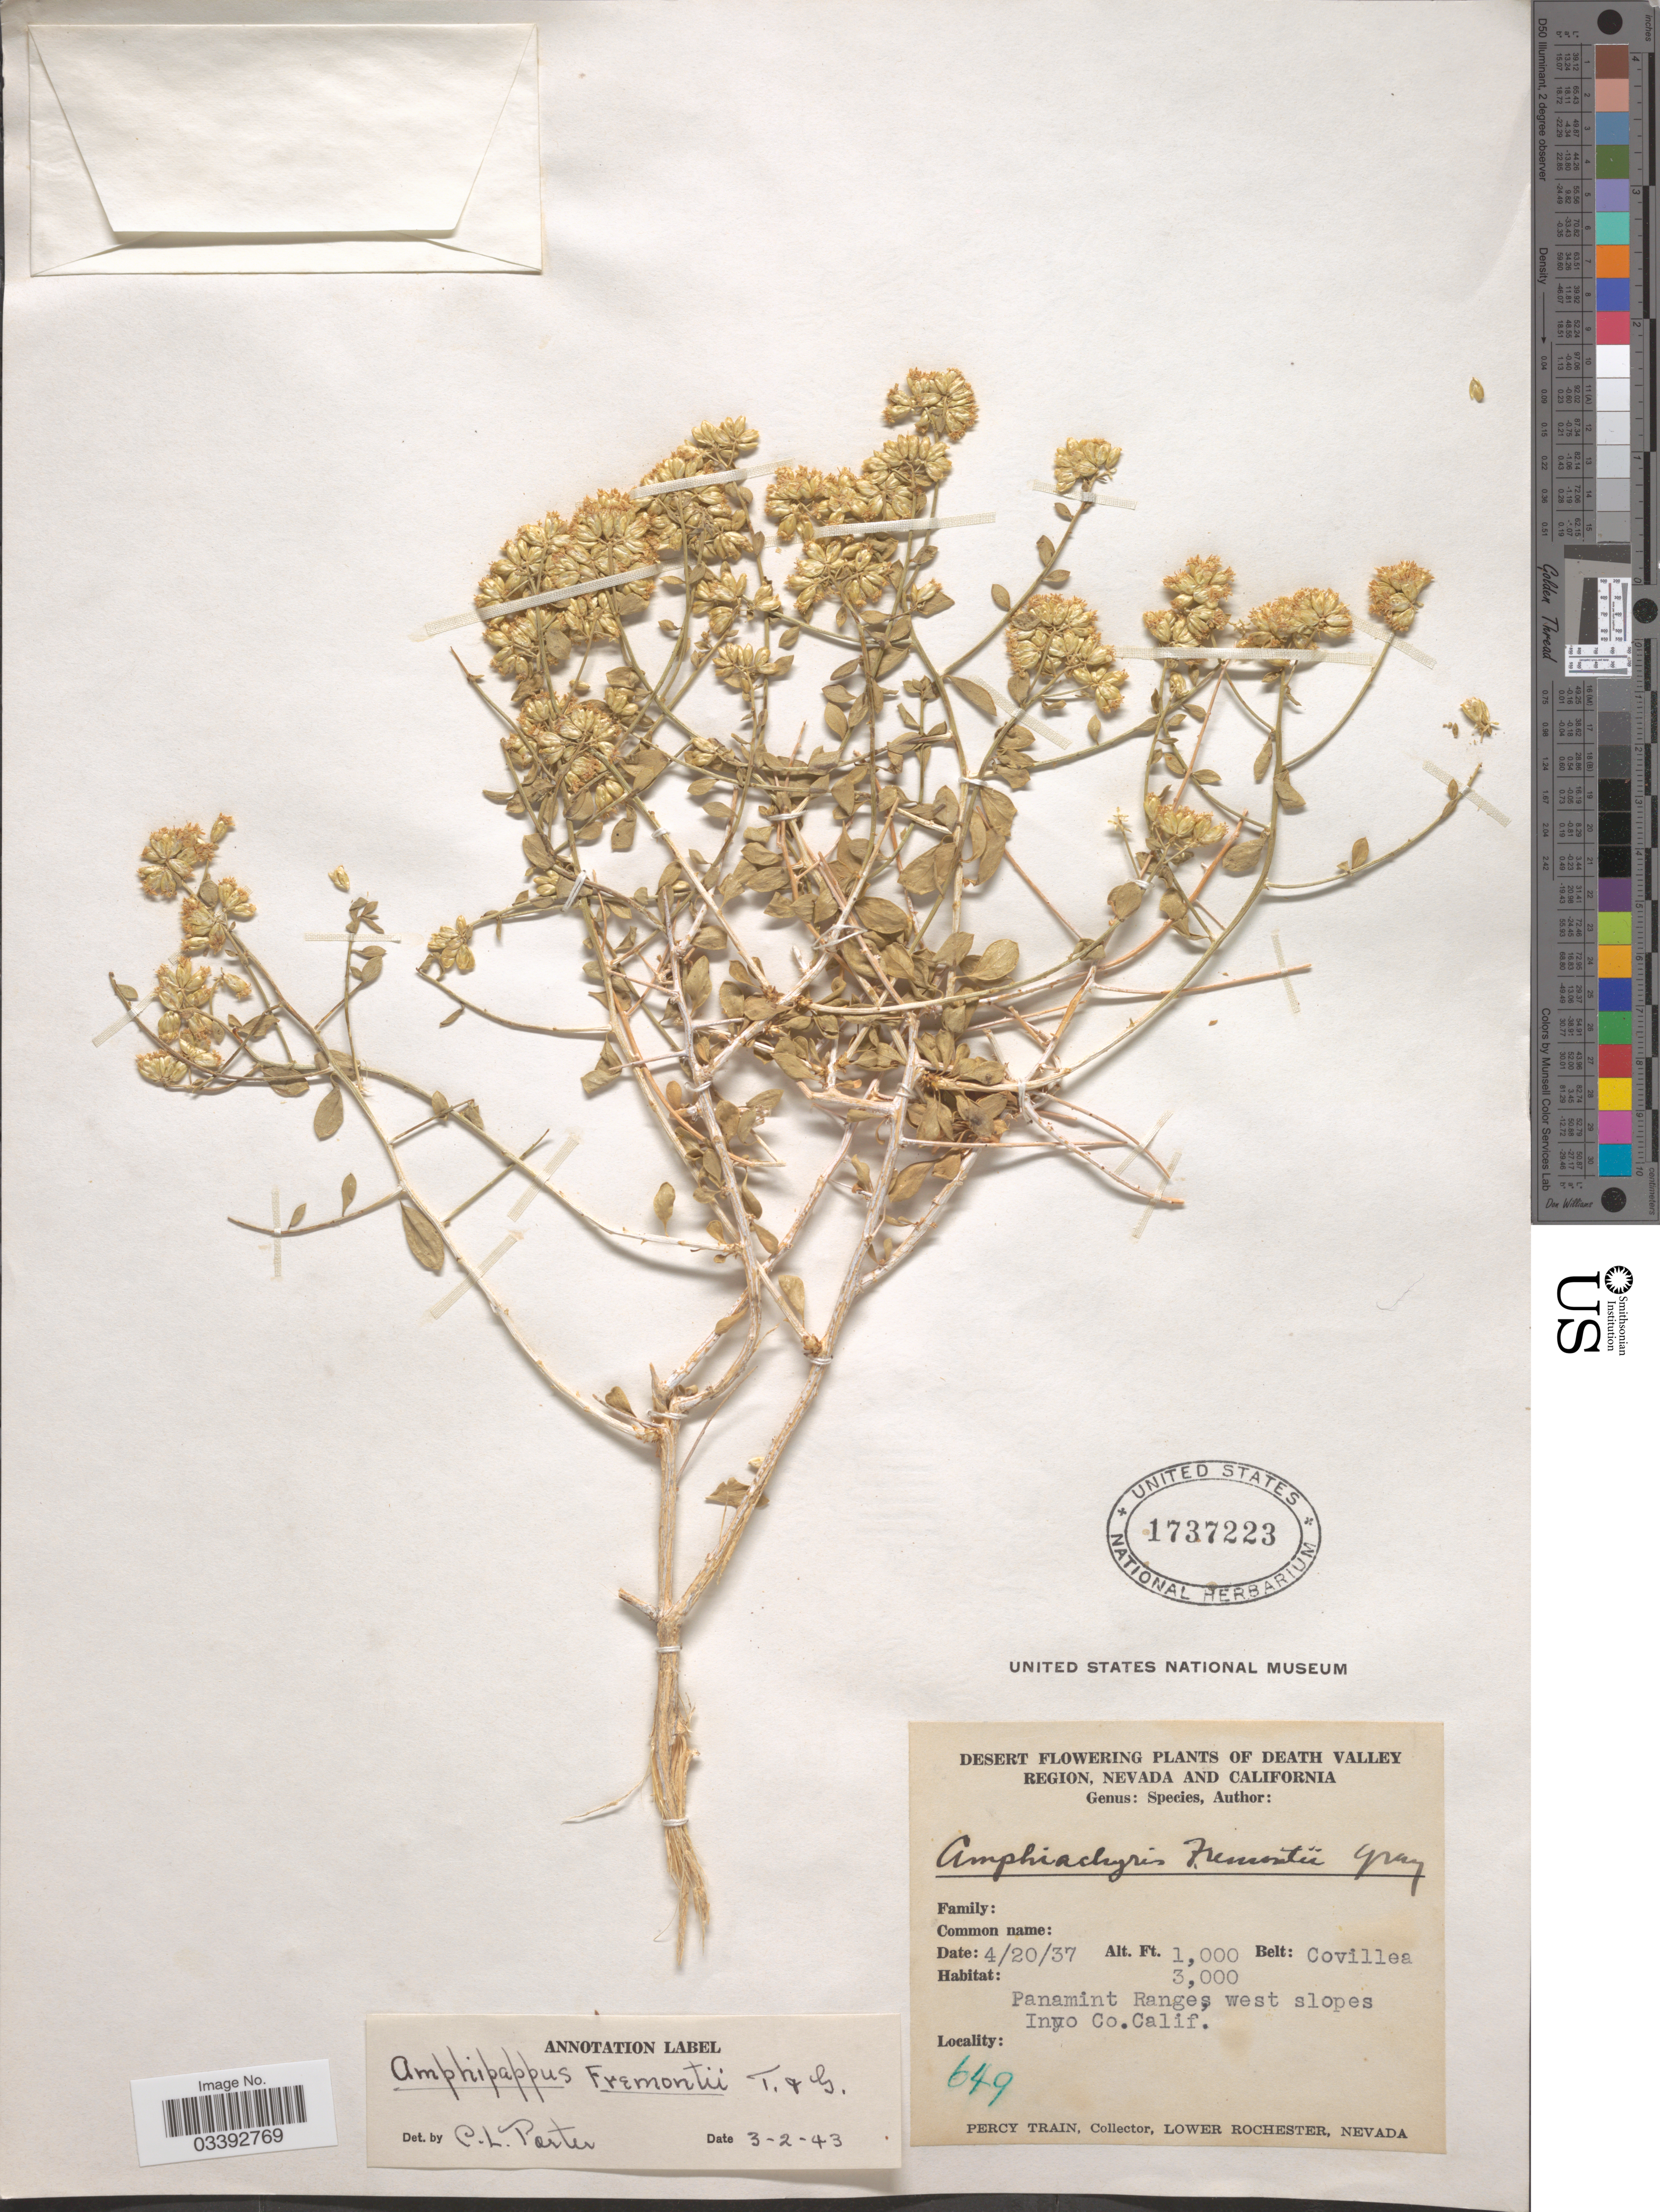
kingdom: Plantae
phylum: Tracheophyta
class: Magnoliopsida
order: Asterales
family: Asteraceae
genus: Amphipappus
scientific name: Amphipappus fremontii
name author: Torr. & A. Gray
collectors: P. Train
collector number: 649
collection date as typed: Transcribed d/m/y: 20/4/37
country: United States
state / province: California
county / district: Inyo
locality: Death Valley Region. Belt: Covillea. Panamint Ranges, west slopes Inyo Co.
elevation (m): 305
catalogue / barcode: US 1737223